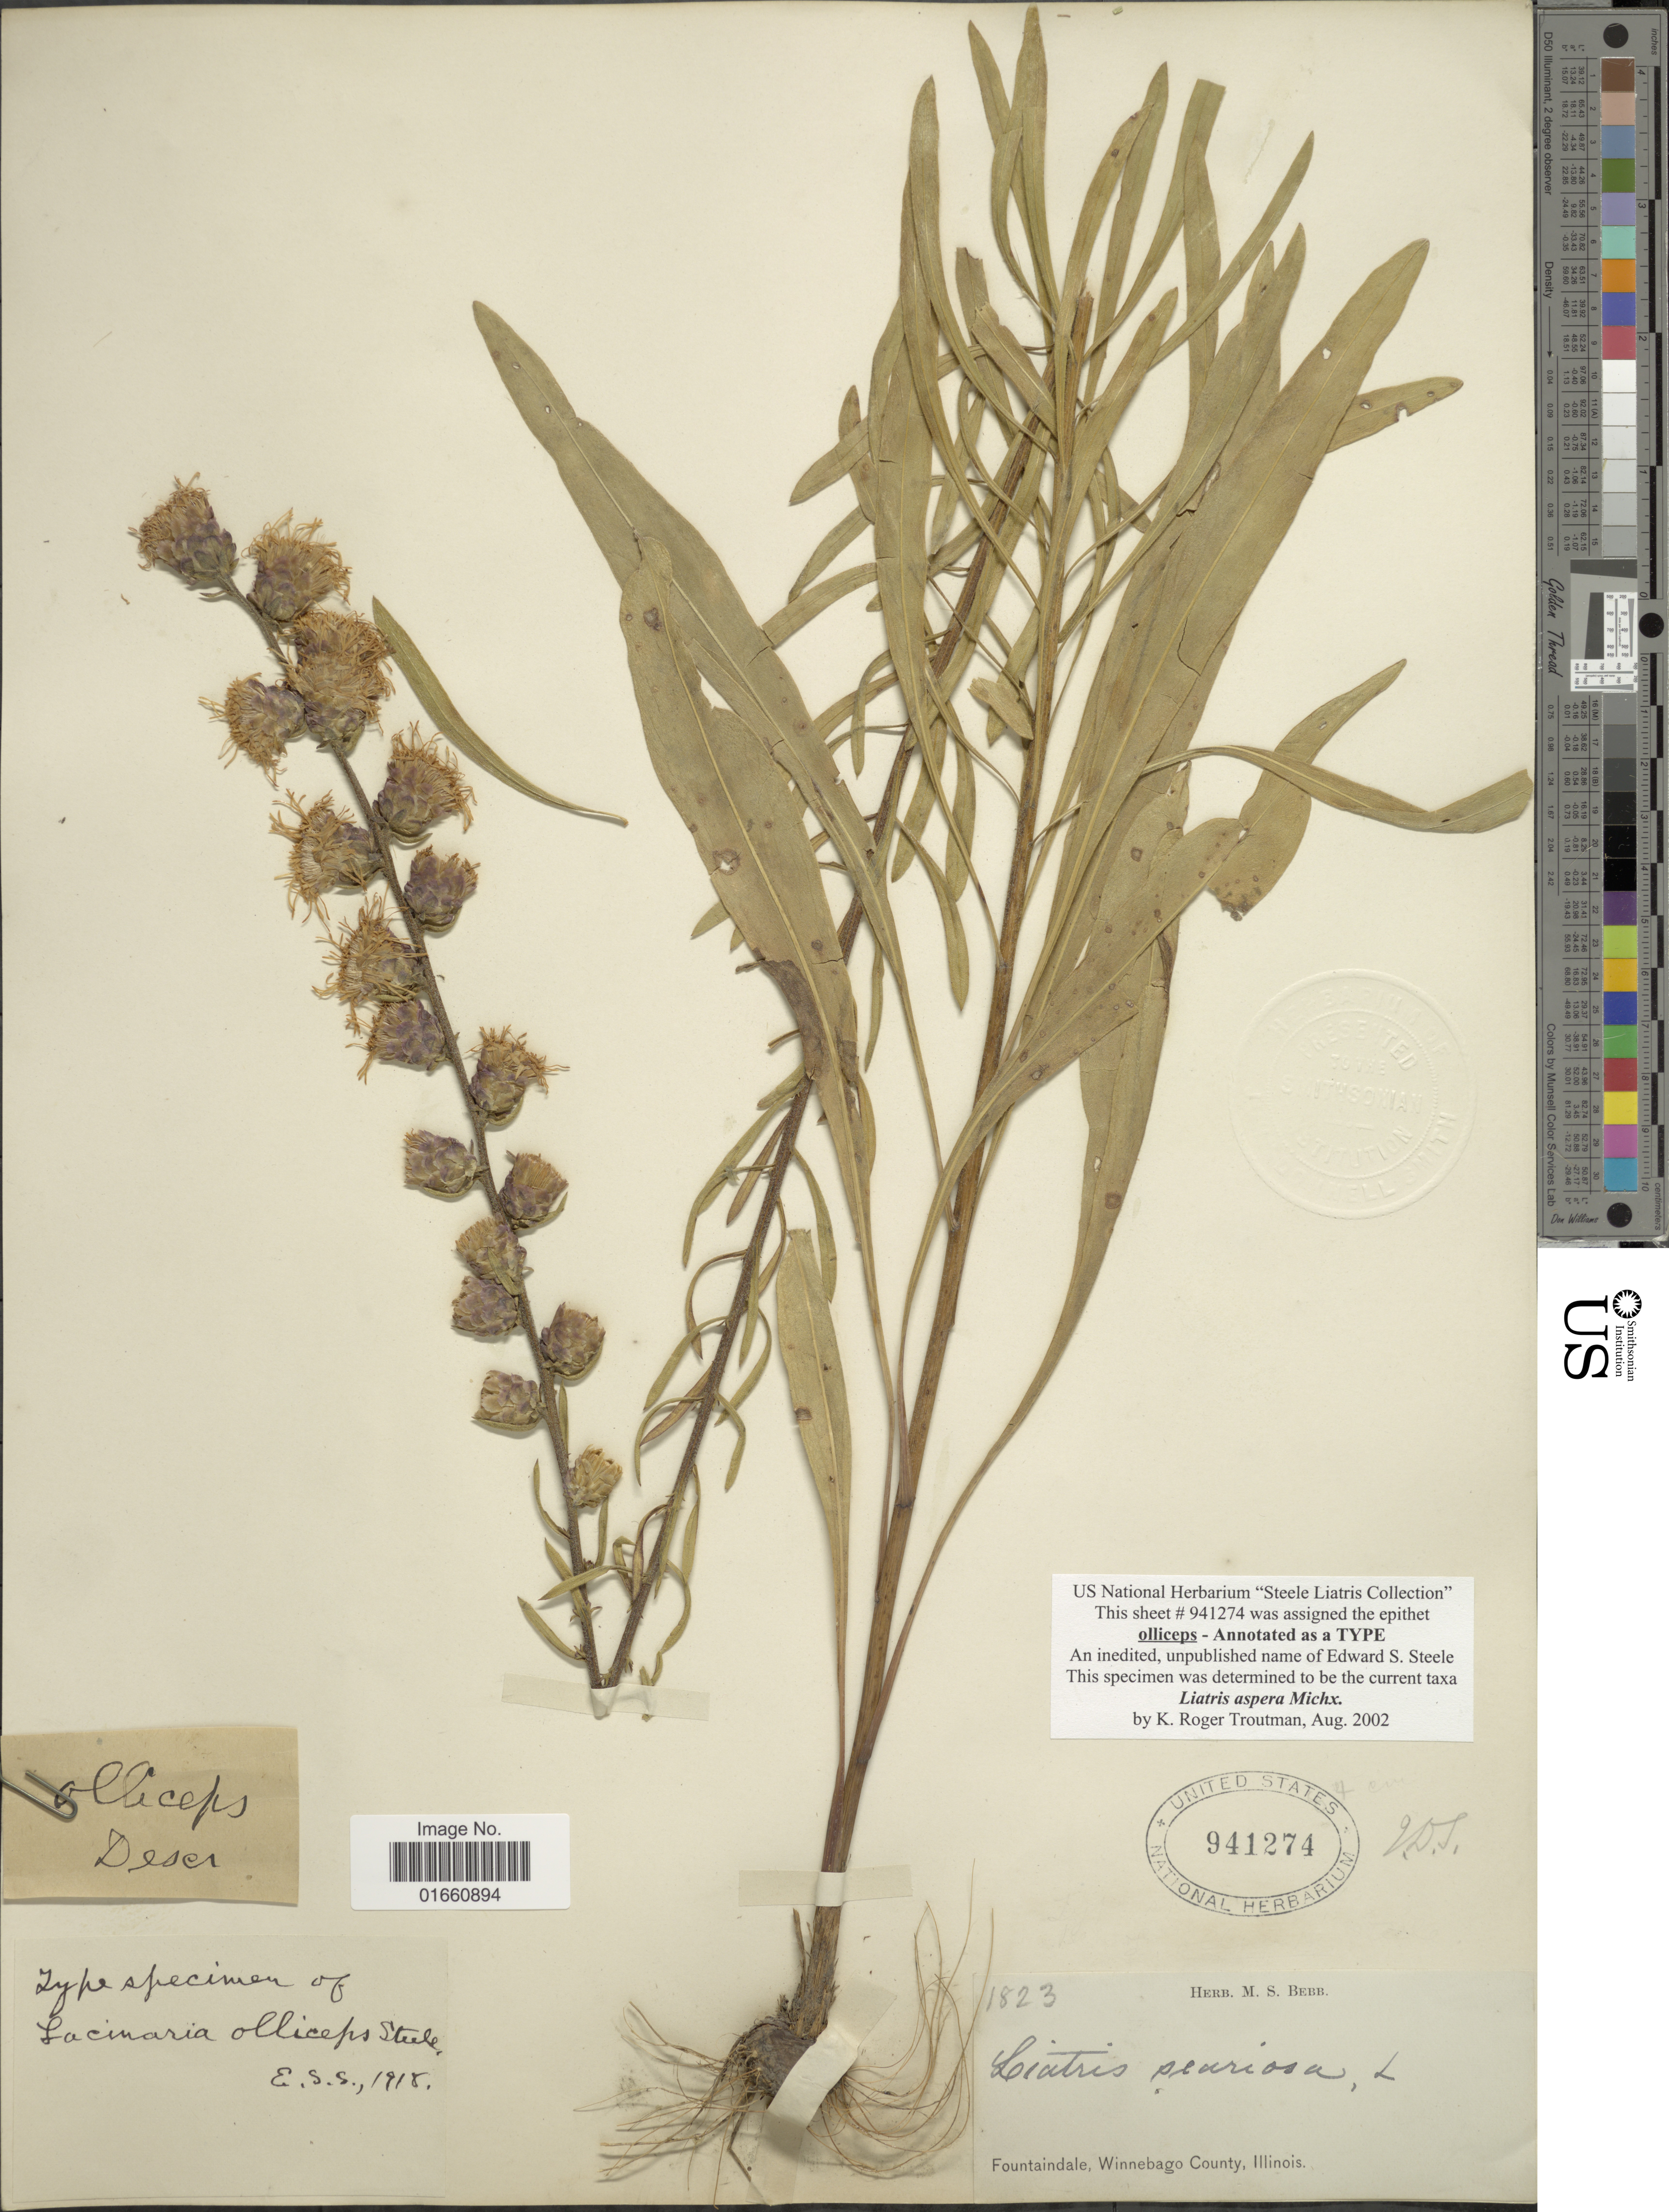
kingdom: Plantae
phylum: Tracheophyta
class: Magnoliopsida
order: Asterales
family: Asteraceae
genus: Liatris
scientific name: Liatris aspera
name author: Michx.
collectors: ex Herb. M. S. Bebb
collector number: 1823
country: United States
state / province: Illinois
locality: Fountaindale, Winnebago County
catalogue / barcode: US 941274